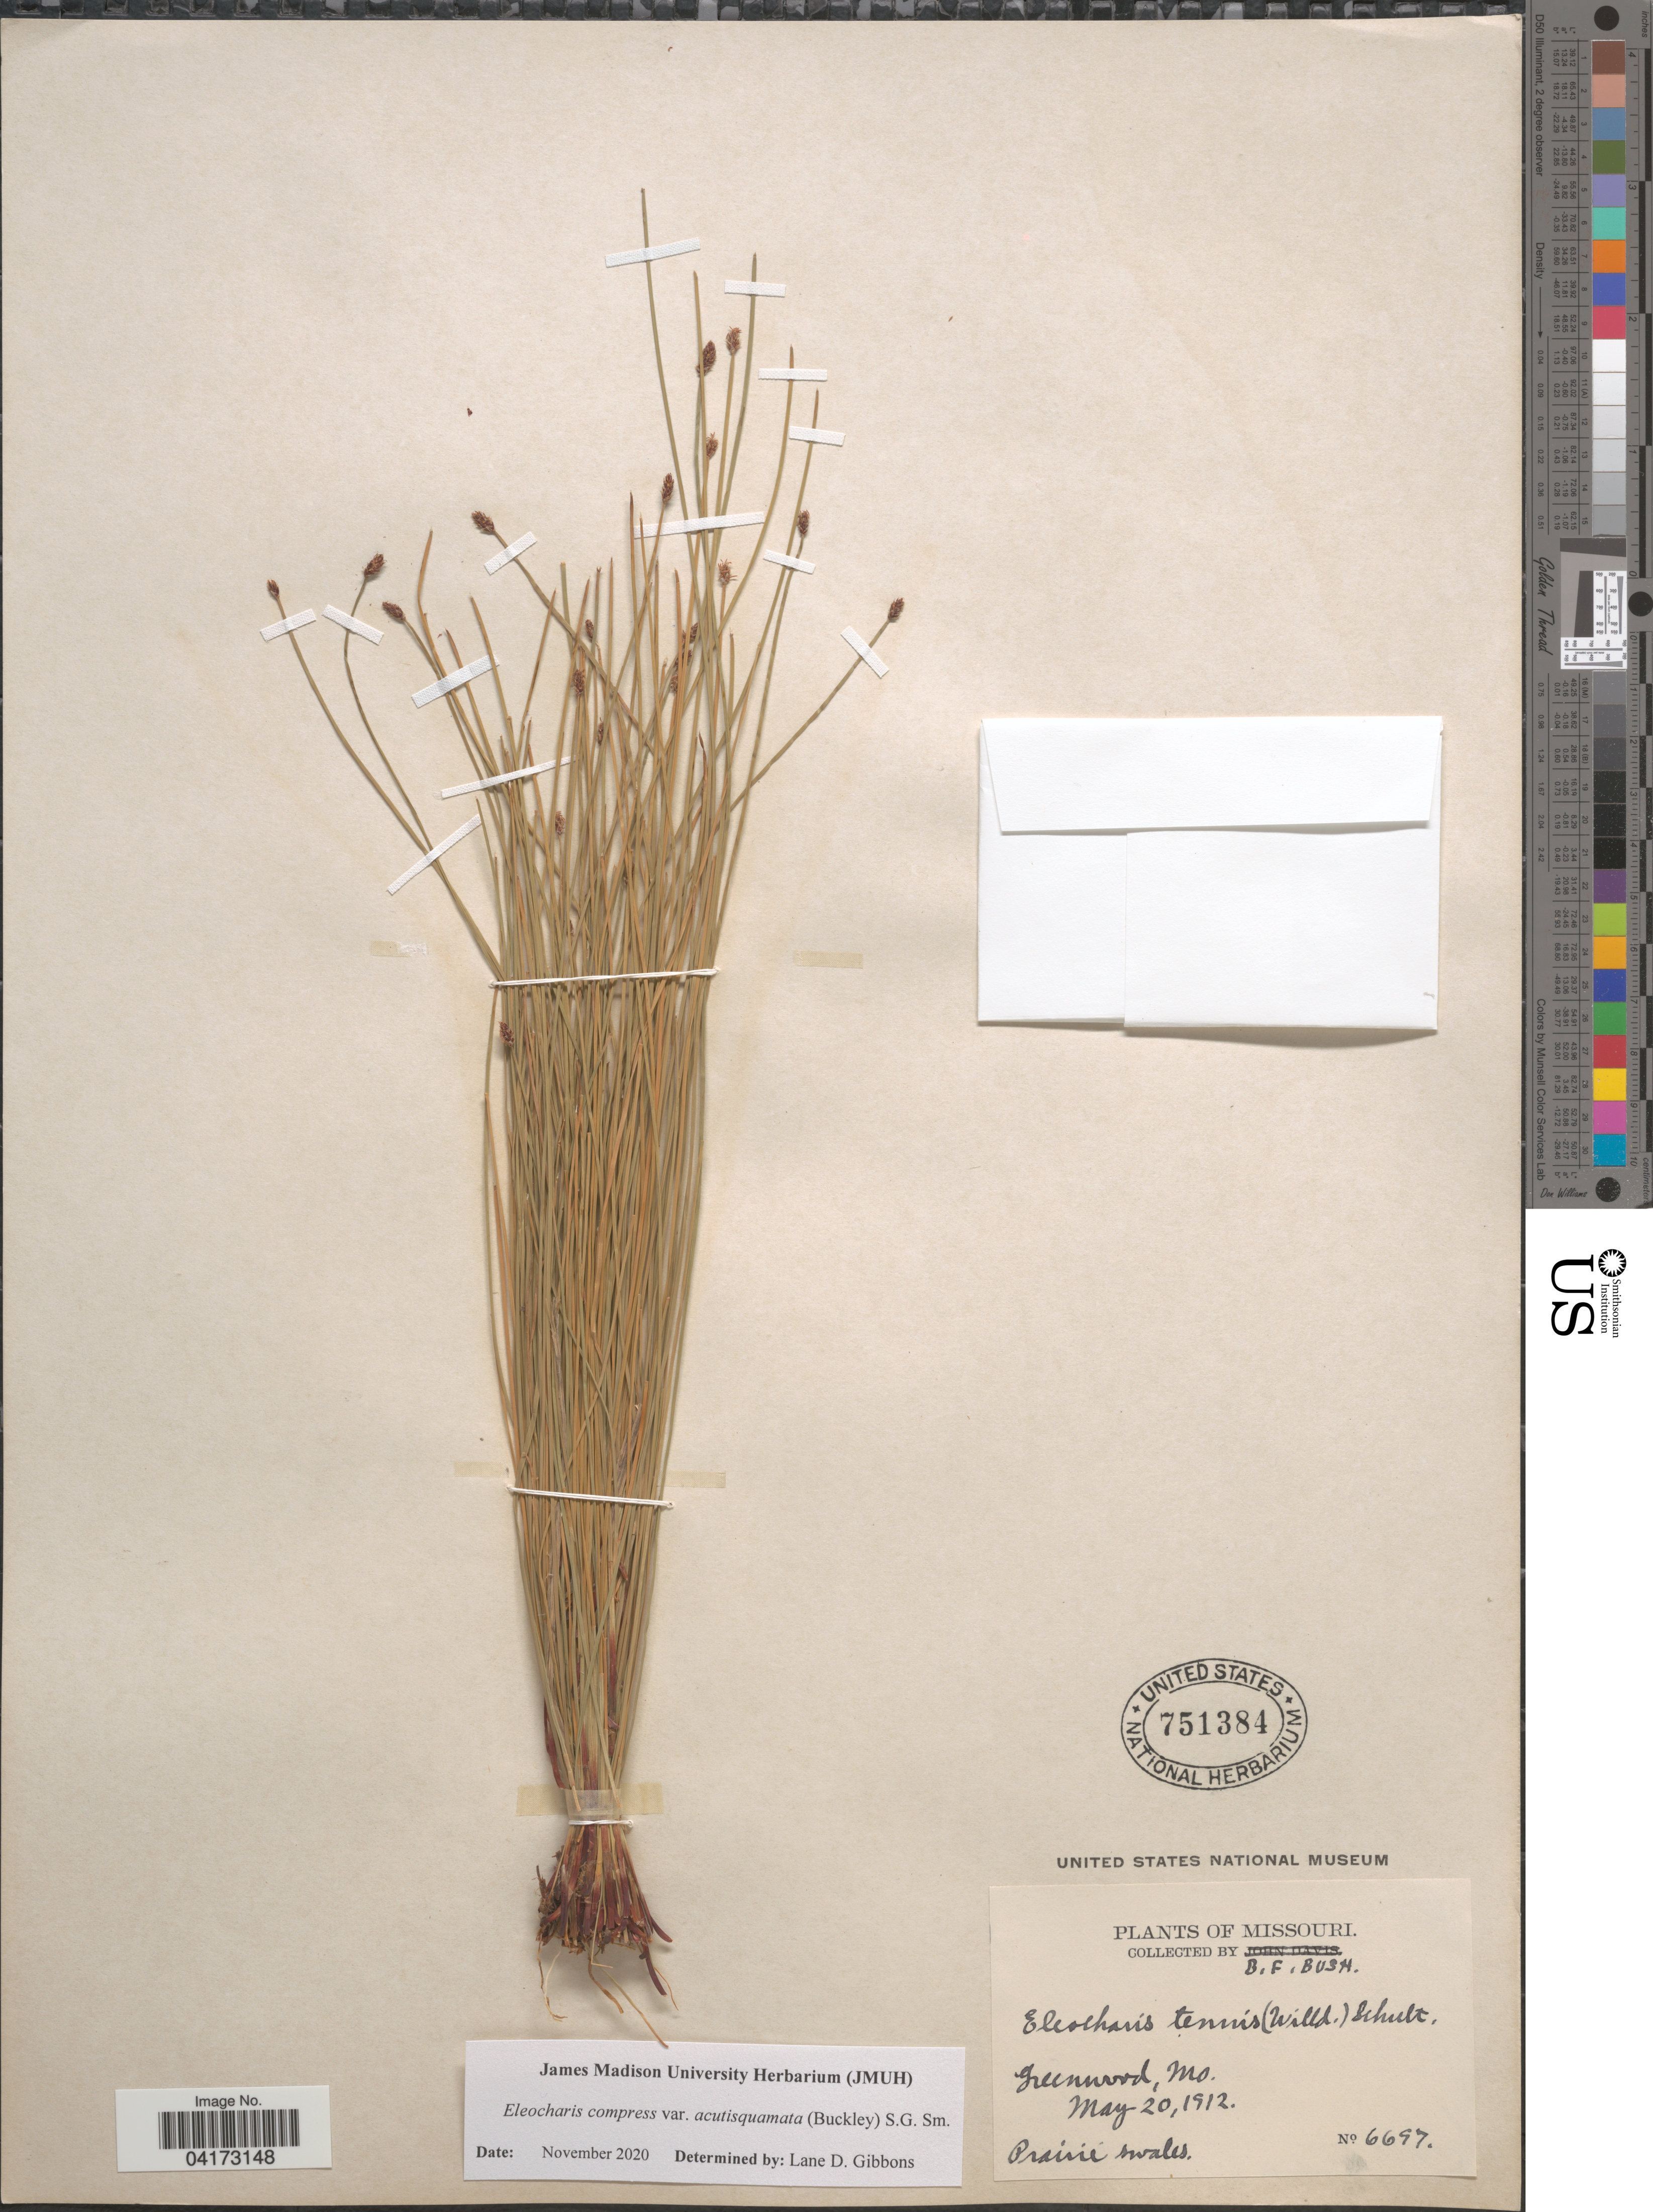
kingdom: Plantae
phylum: Tracheophyta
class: Liliopsida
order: Poales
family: Cyperaceae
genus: Eleocharis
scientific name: Eleocharis compressa var. acutisquamata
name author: (Buckley) S.G. Sm.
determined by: Gibbons, Lane D.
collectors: B. F. Bush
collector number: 6697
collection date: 1912-05-20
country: United States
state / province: Missouri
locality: Greenwood. Prairie Swales.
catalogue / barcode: US 751384